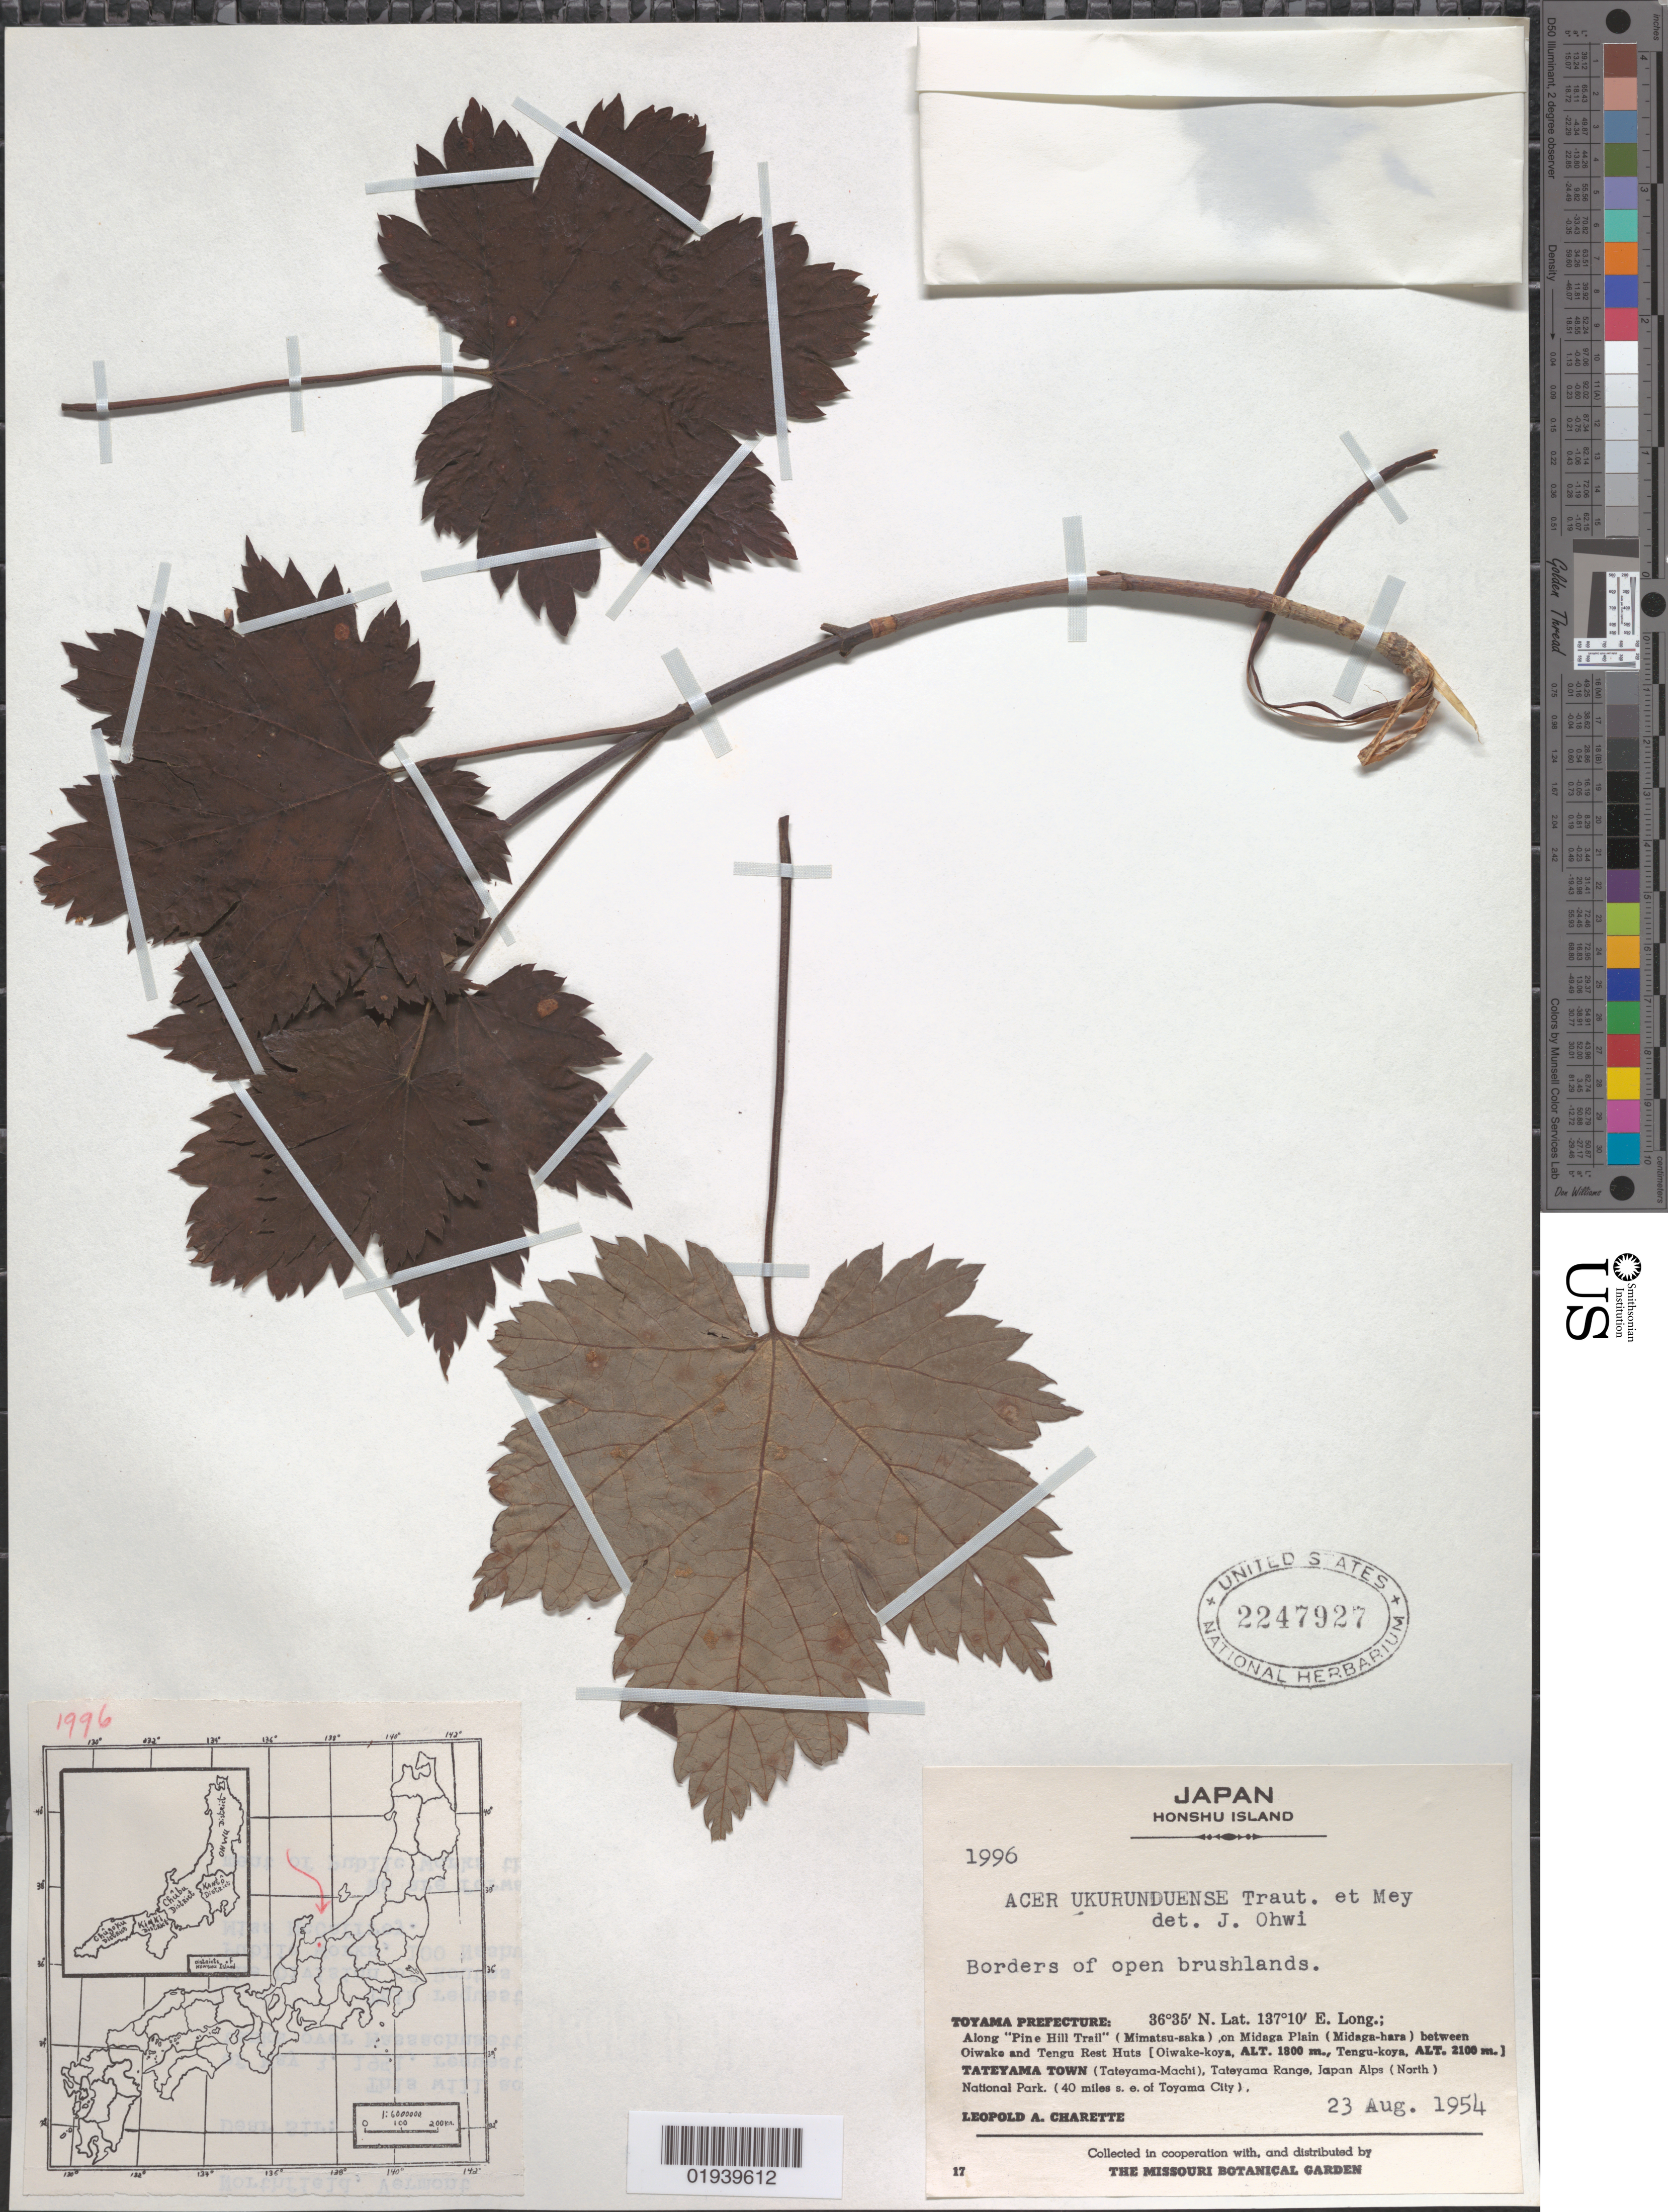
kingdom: Plantae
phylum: Tracheophyta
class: Magnoliopsida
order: Sapindales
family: Sapindaceae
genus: Acer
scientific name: Acer ukurunduense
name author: Trautv. & C.A. Mey.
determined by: Ohwi, J.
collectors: L. A. Charette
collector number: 1996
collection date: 1954-08-23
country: Japan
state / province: Toyama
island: Honshu I.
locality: Pine Hill Trail (Mimatsu-saka) on Midaga Plain (Midaga-hara) between Oiwake and Tengu Rest Huts. Tateyama Town (Tateyama-Machi), Tateyama Range, Japan Alps (North) National Park (40 miles SE of toyama City)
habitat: Broders of open brushlands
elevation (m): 1800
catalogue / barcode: US 2247927